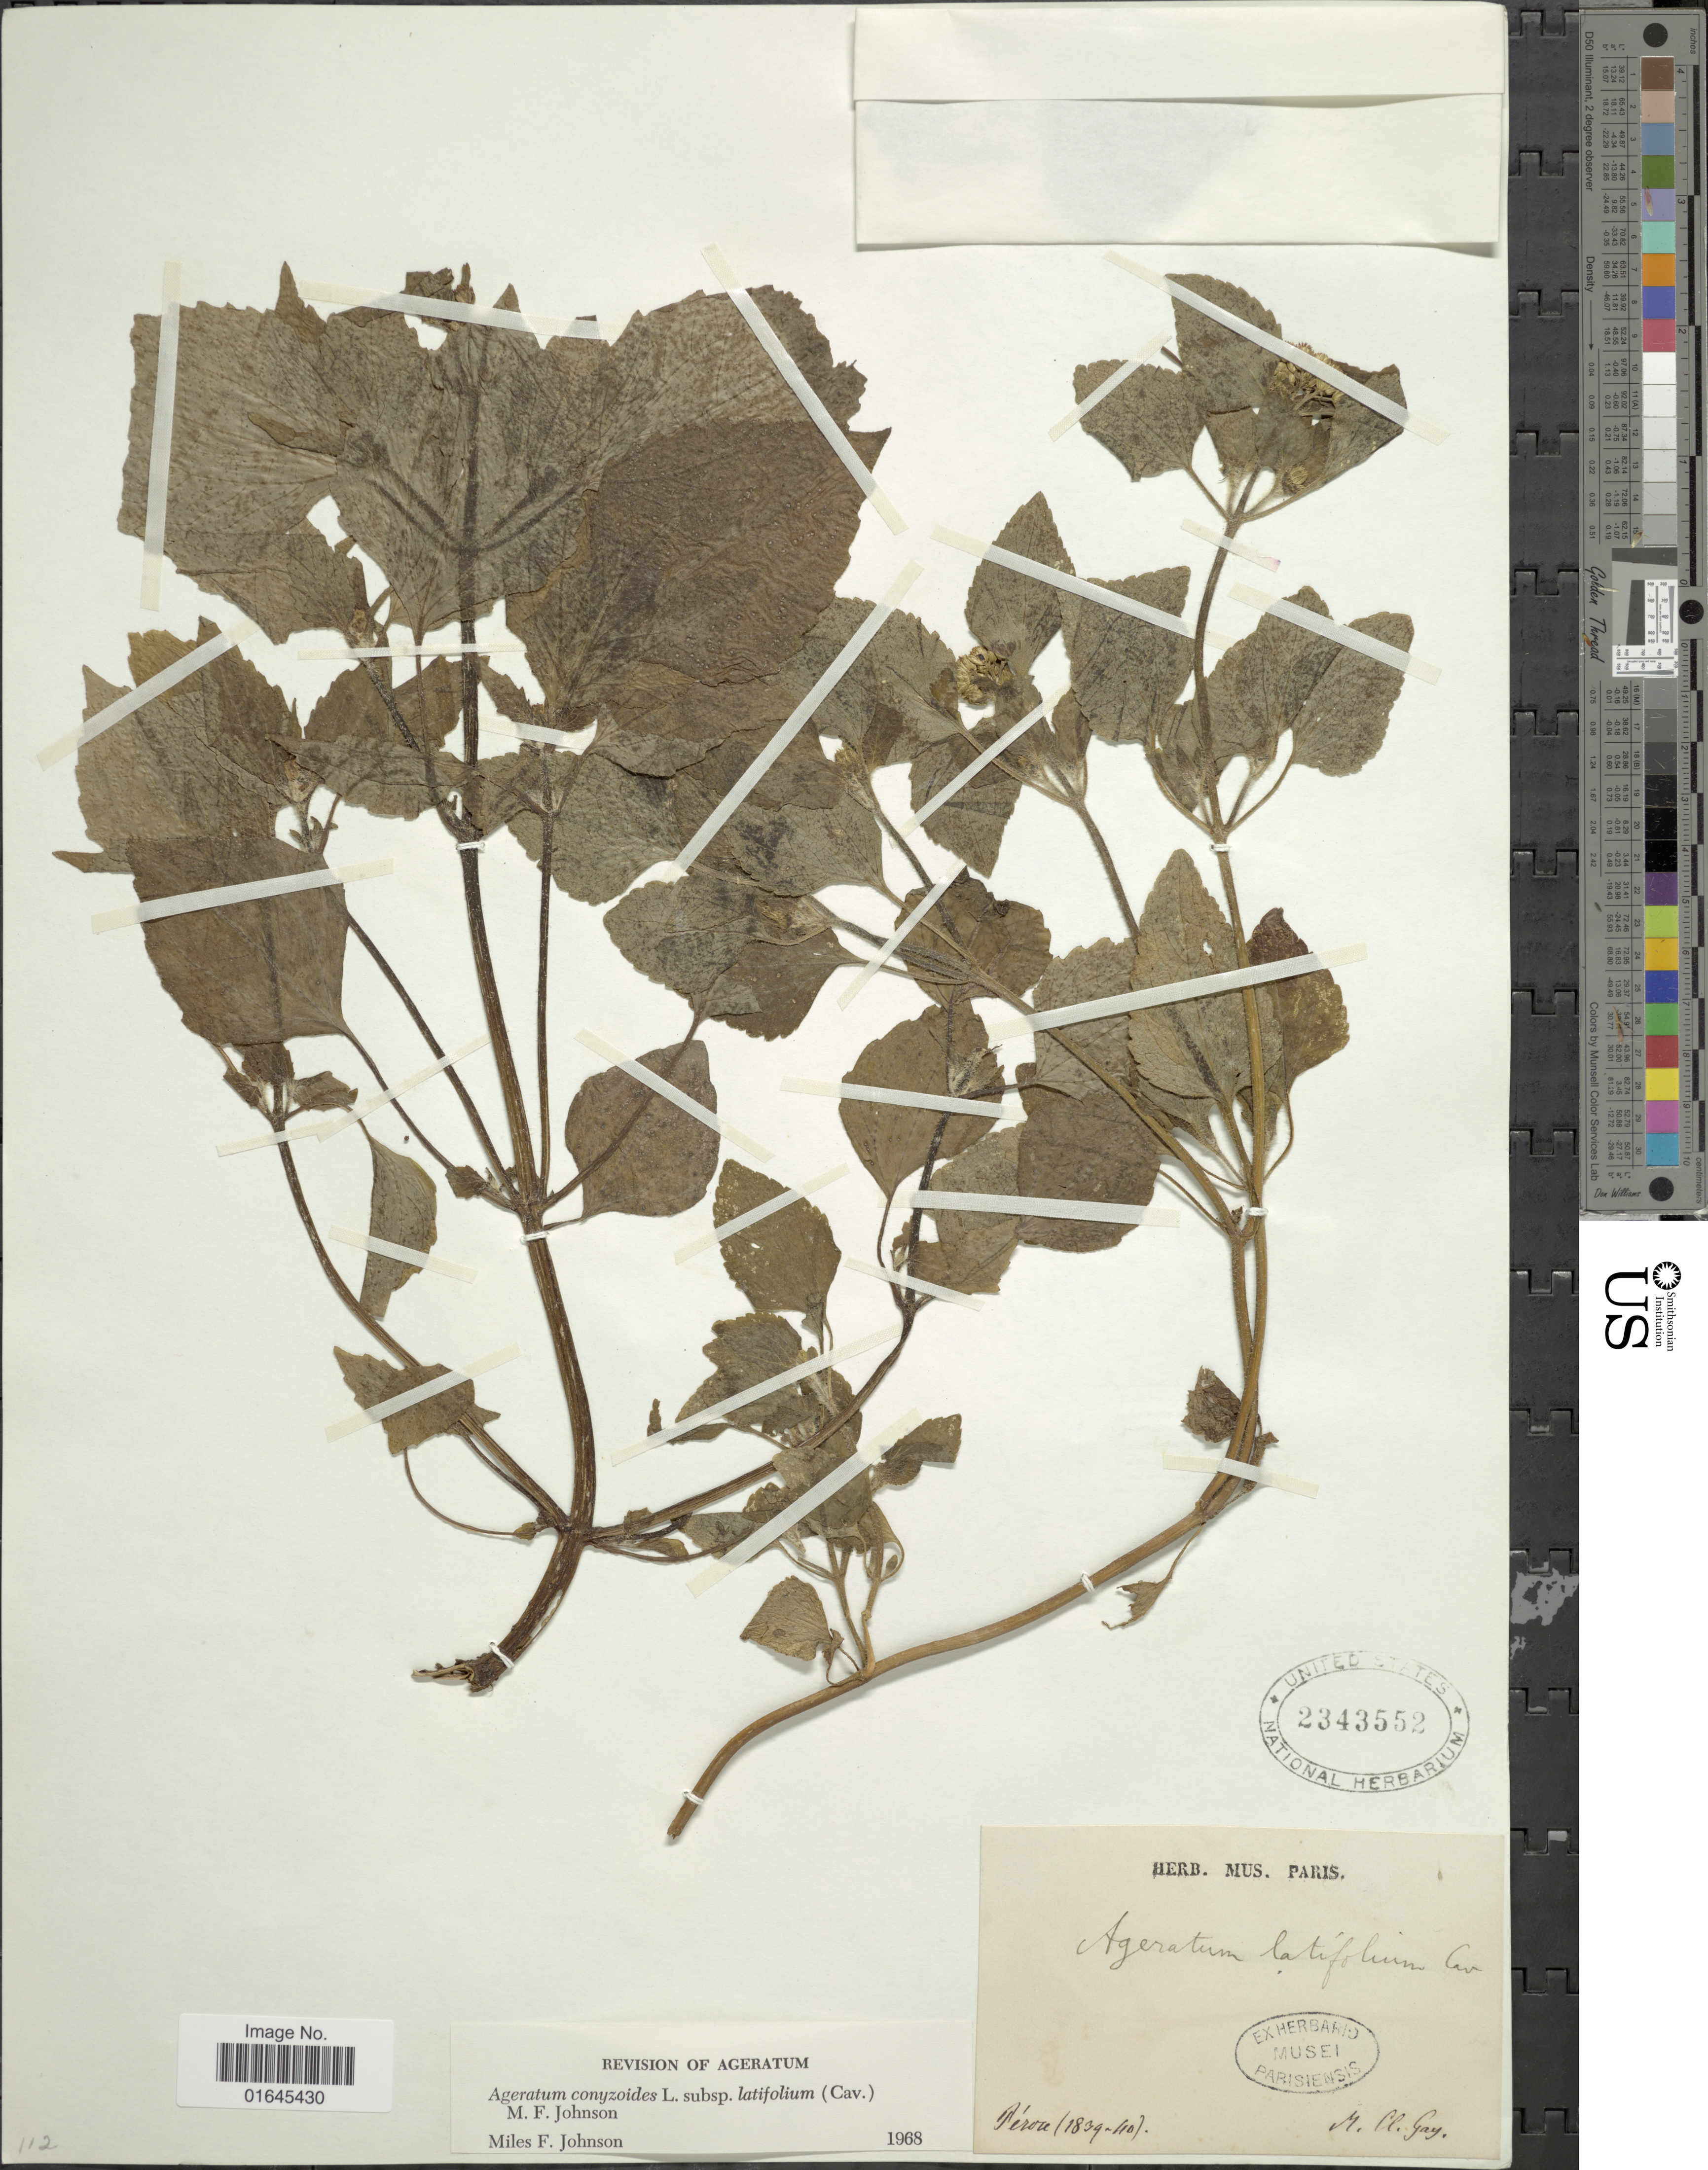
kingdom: Plantae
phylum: Tracheophyta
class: Magnoliopsida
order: Asterales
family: Asteraceae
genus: Ageratum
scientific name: Ageratum conyzoides subsp. latifolium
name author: (Cav.) M.F. Johnson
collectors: M. Gay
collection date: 1839/1840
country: Peru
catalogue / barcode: US 2343552